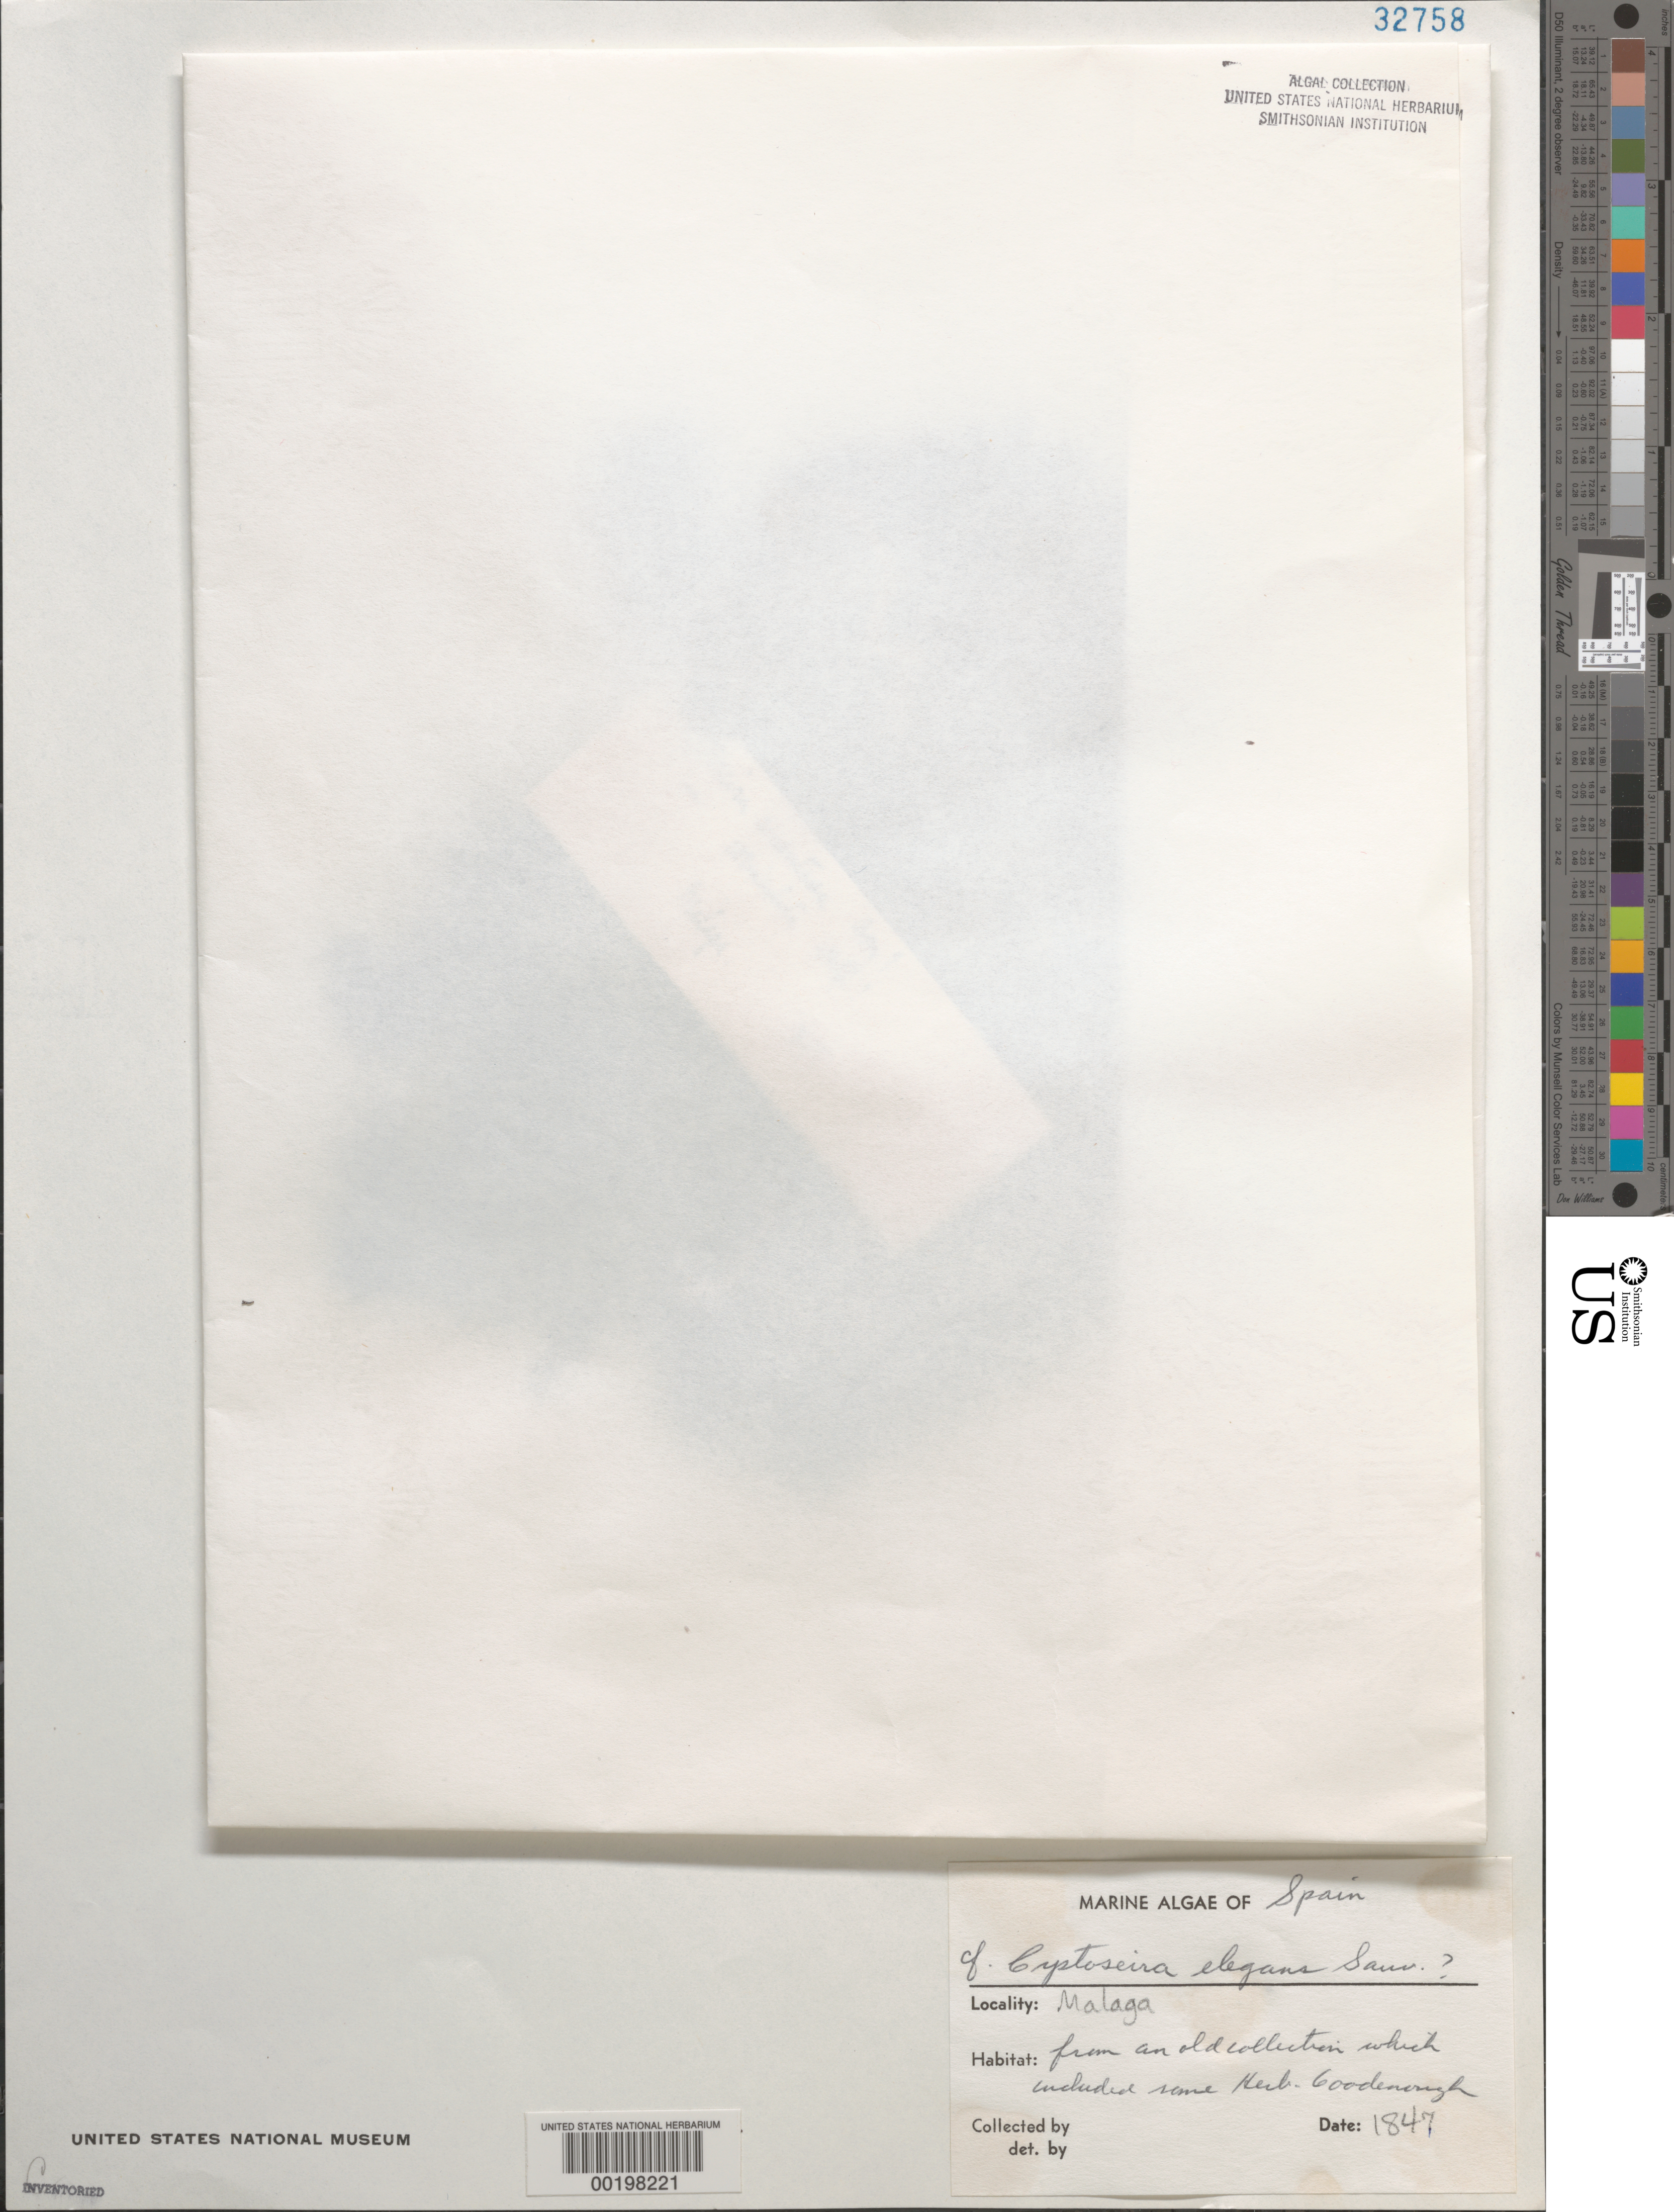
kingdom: Chromista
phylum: Ochrophyta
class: Phaeophyceae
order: Fucales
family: Sargassaceae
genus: Gongolaria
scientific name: Gongolaria barbata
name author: (Stackh.) Kuntze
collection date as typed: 1847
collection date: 1847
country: Spain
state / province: Andalucia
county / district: Malaga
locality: Malaga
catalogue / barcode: US 32758